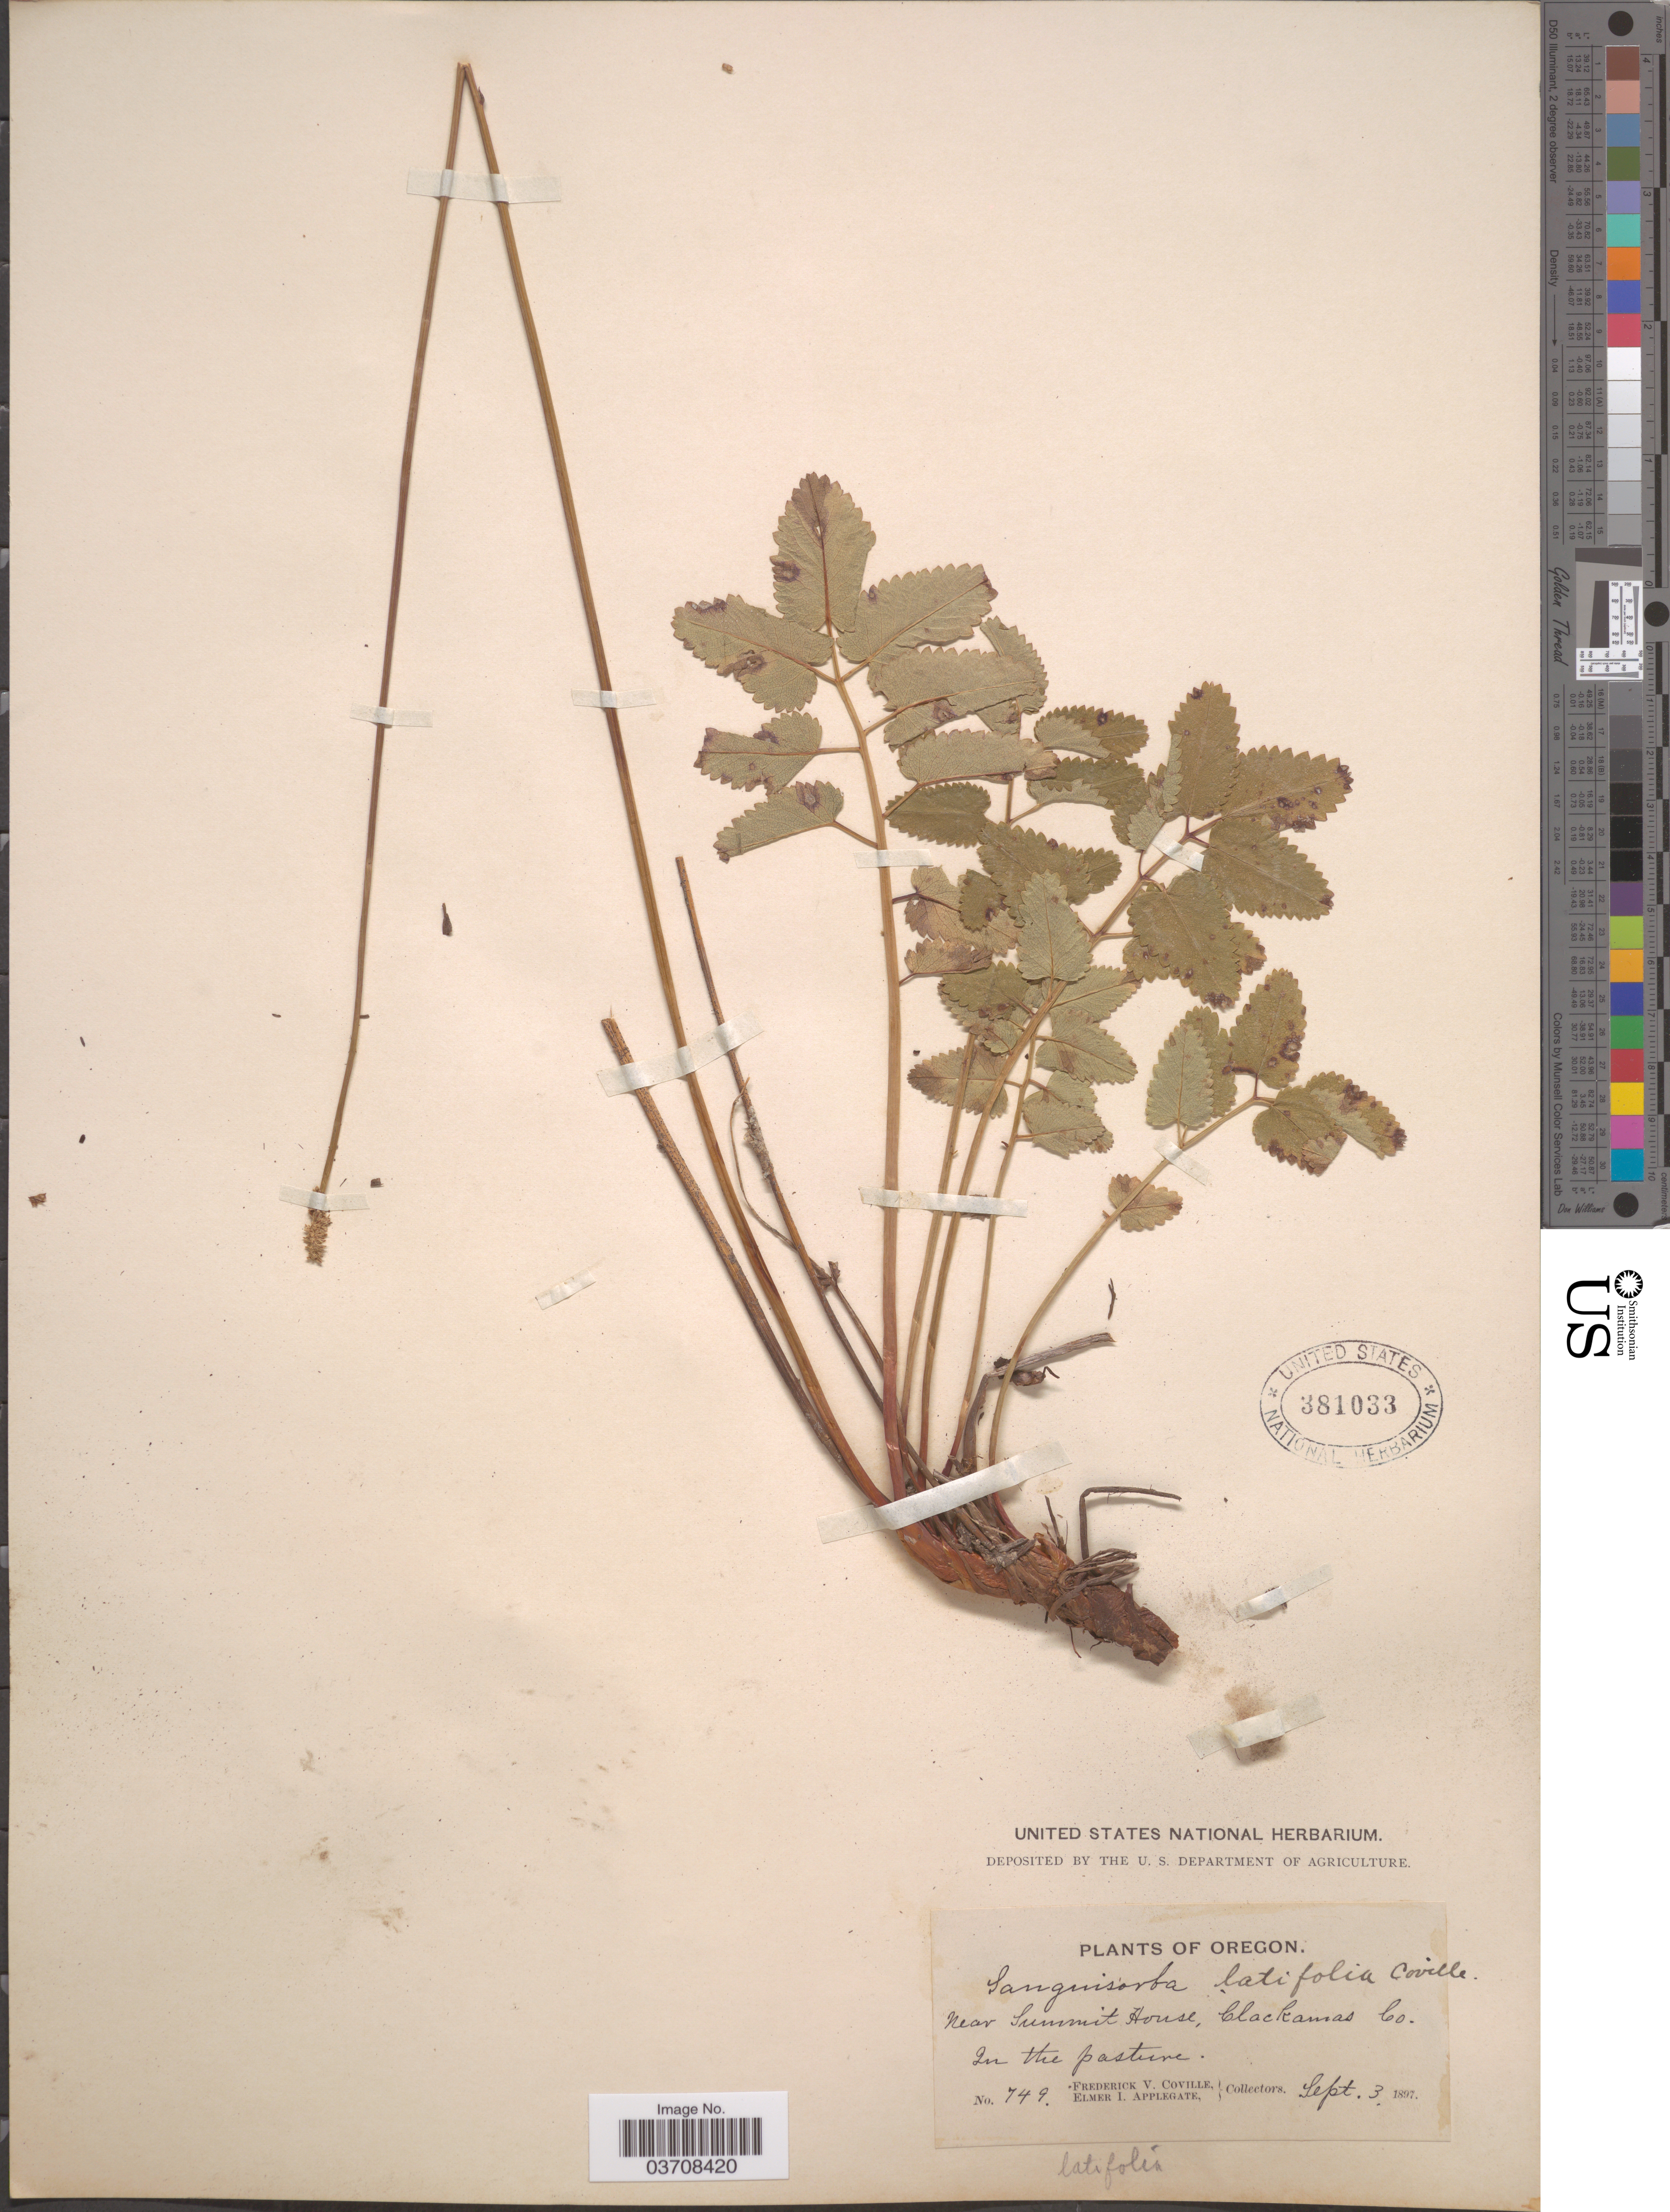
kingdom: Plantae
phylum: Tracheophyta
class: Magnoliopsida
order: Rosales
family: Rosaceae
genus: Sanguisorba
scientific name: Sanguisorba officinalis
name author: L.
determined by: Strong, Mark T., (BOT), Smithsonian Institution - National Museum of Natural History (UNITED STATES)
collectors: F. V. Coville & E. I. Applegate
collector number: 749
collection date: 1897-09-03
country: United States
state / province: Oregon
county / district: Clackamas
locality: Near Summit House, Clackamas Co. In the pasture.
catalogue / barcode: US 381033